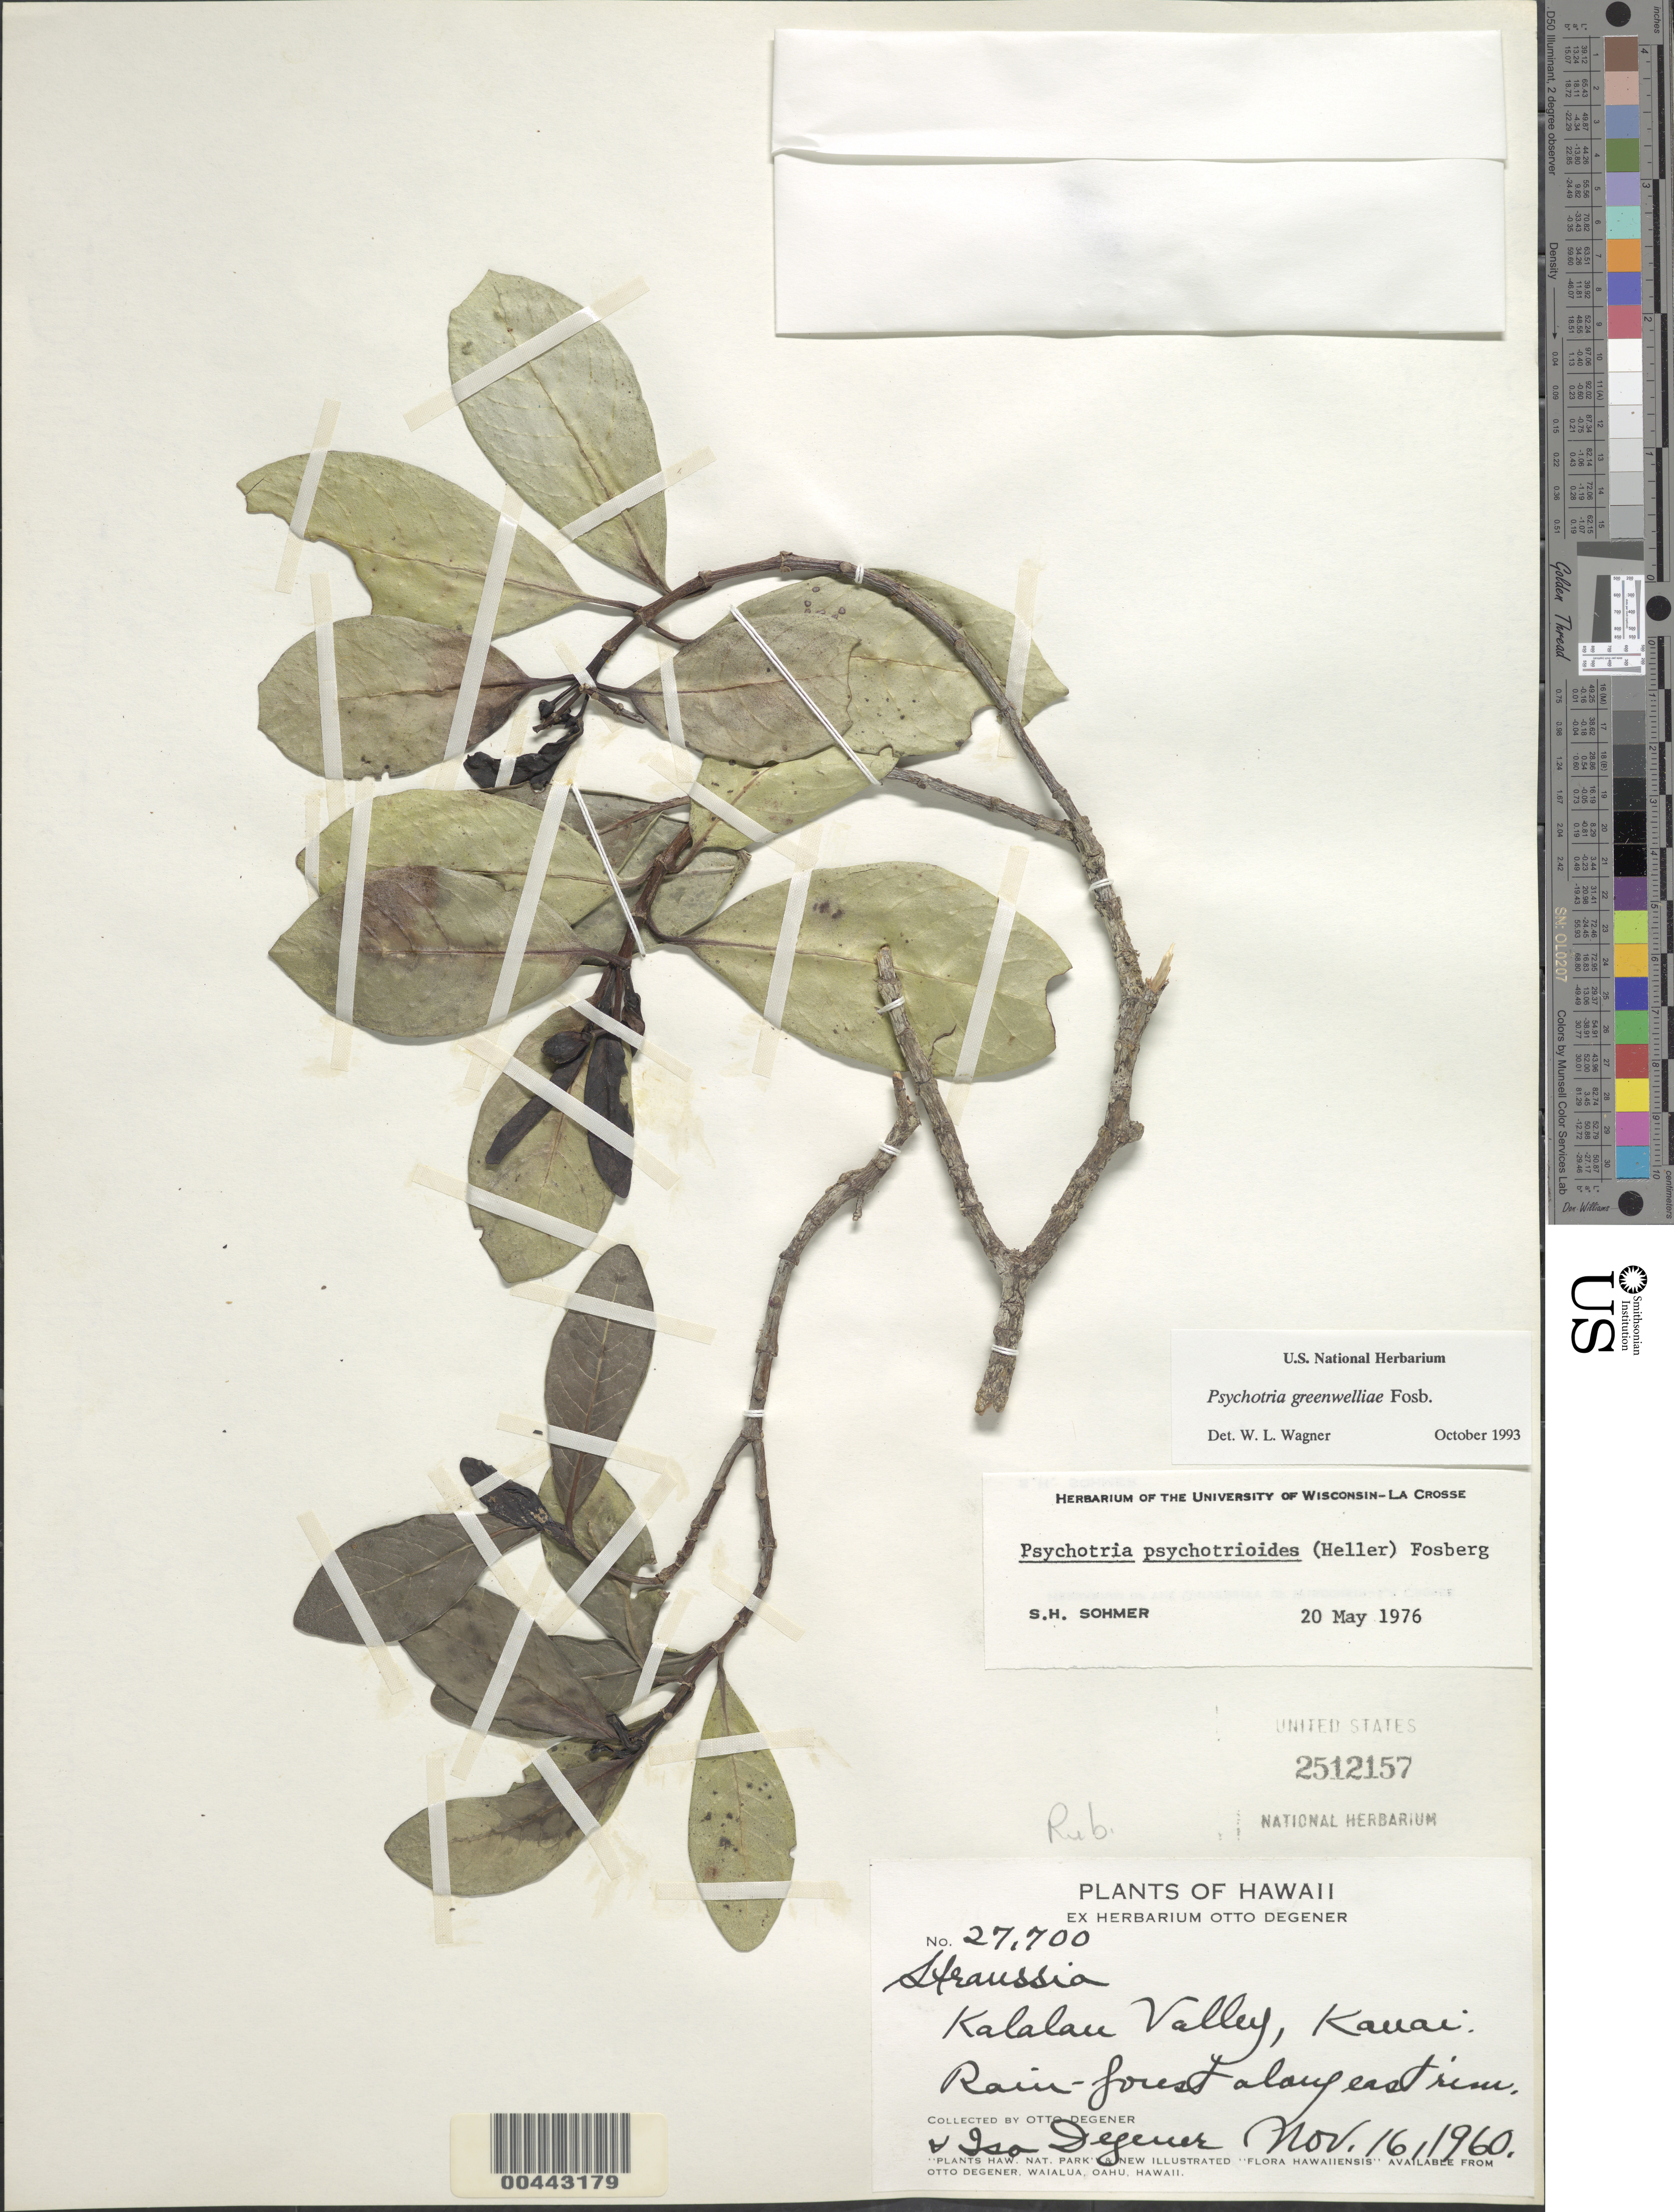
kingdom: Plantae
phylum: Tracheophyta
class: Magnoliopsida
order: Gentianales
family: Rubiaceae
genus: Psychotria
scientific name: Psychotria greenwelliae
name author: Fosberg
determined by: Wagner, W. L., (BOT), Smithsonian Institution - National Museum of Natural History (UNITED STATES)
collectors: O. Degener & I. Degener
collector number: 27700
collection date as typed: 16 Nov 1960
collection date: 1960-11-16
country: United States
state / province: Hawaii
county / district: Kaui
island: Kaua'i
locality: Kalalau Valley, along E rim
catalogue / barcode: US 2512157